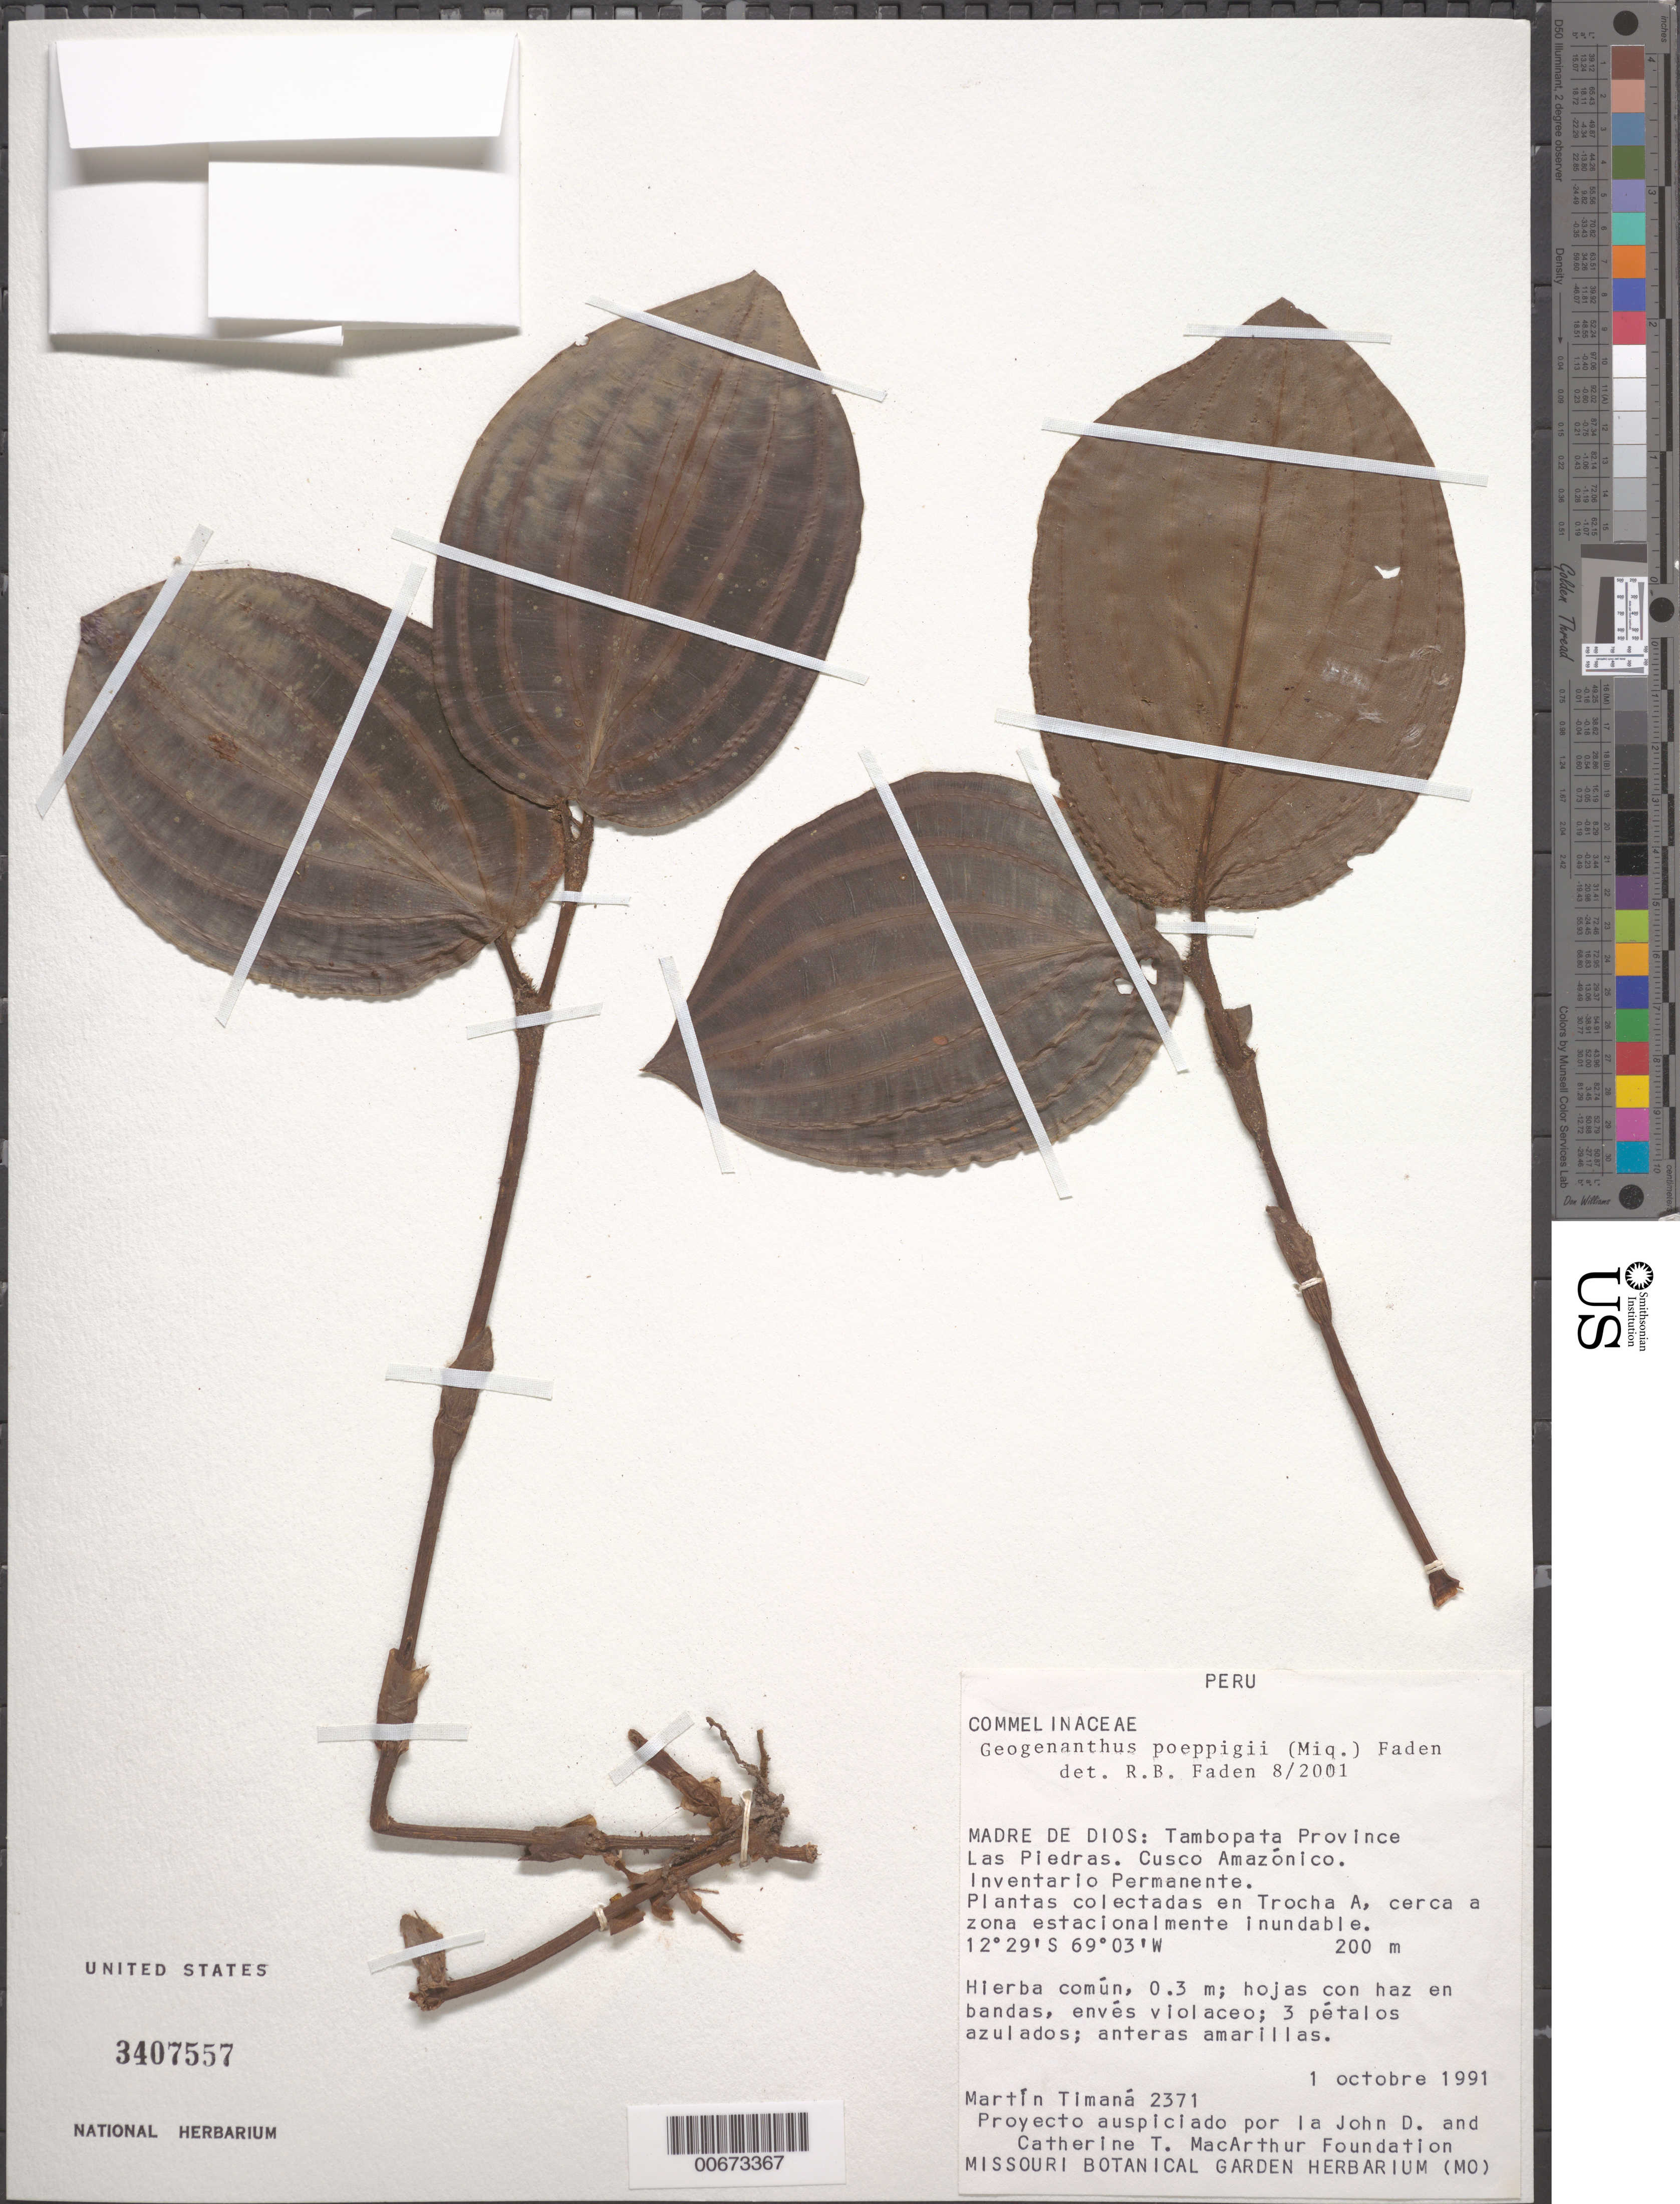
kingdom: Plantae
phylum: Tracheophyta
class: Liliopsida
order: Commelinales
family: Commelinaceae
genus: Geogenanthus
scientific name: Geogenanthus poeppigii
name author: (Miq.) Faden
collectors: M. E. Timaná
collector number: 2371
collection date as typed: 01 Oct 1991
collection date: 1991-10-01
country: Peru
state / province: Madre de Dios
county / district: Tambopata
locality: Las Piedras, Cusco Amazonico.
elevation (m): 200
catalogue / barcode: US 3407557